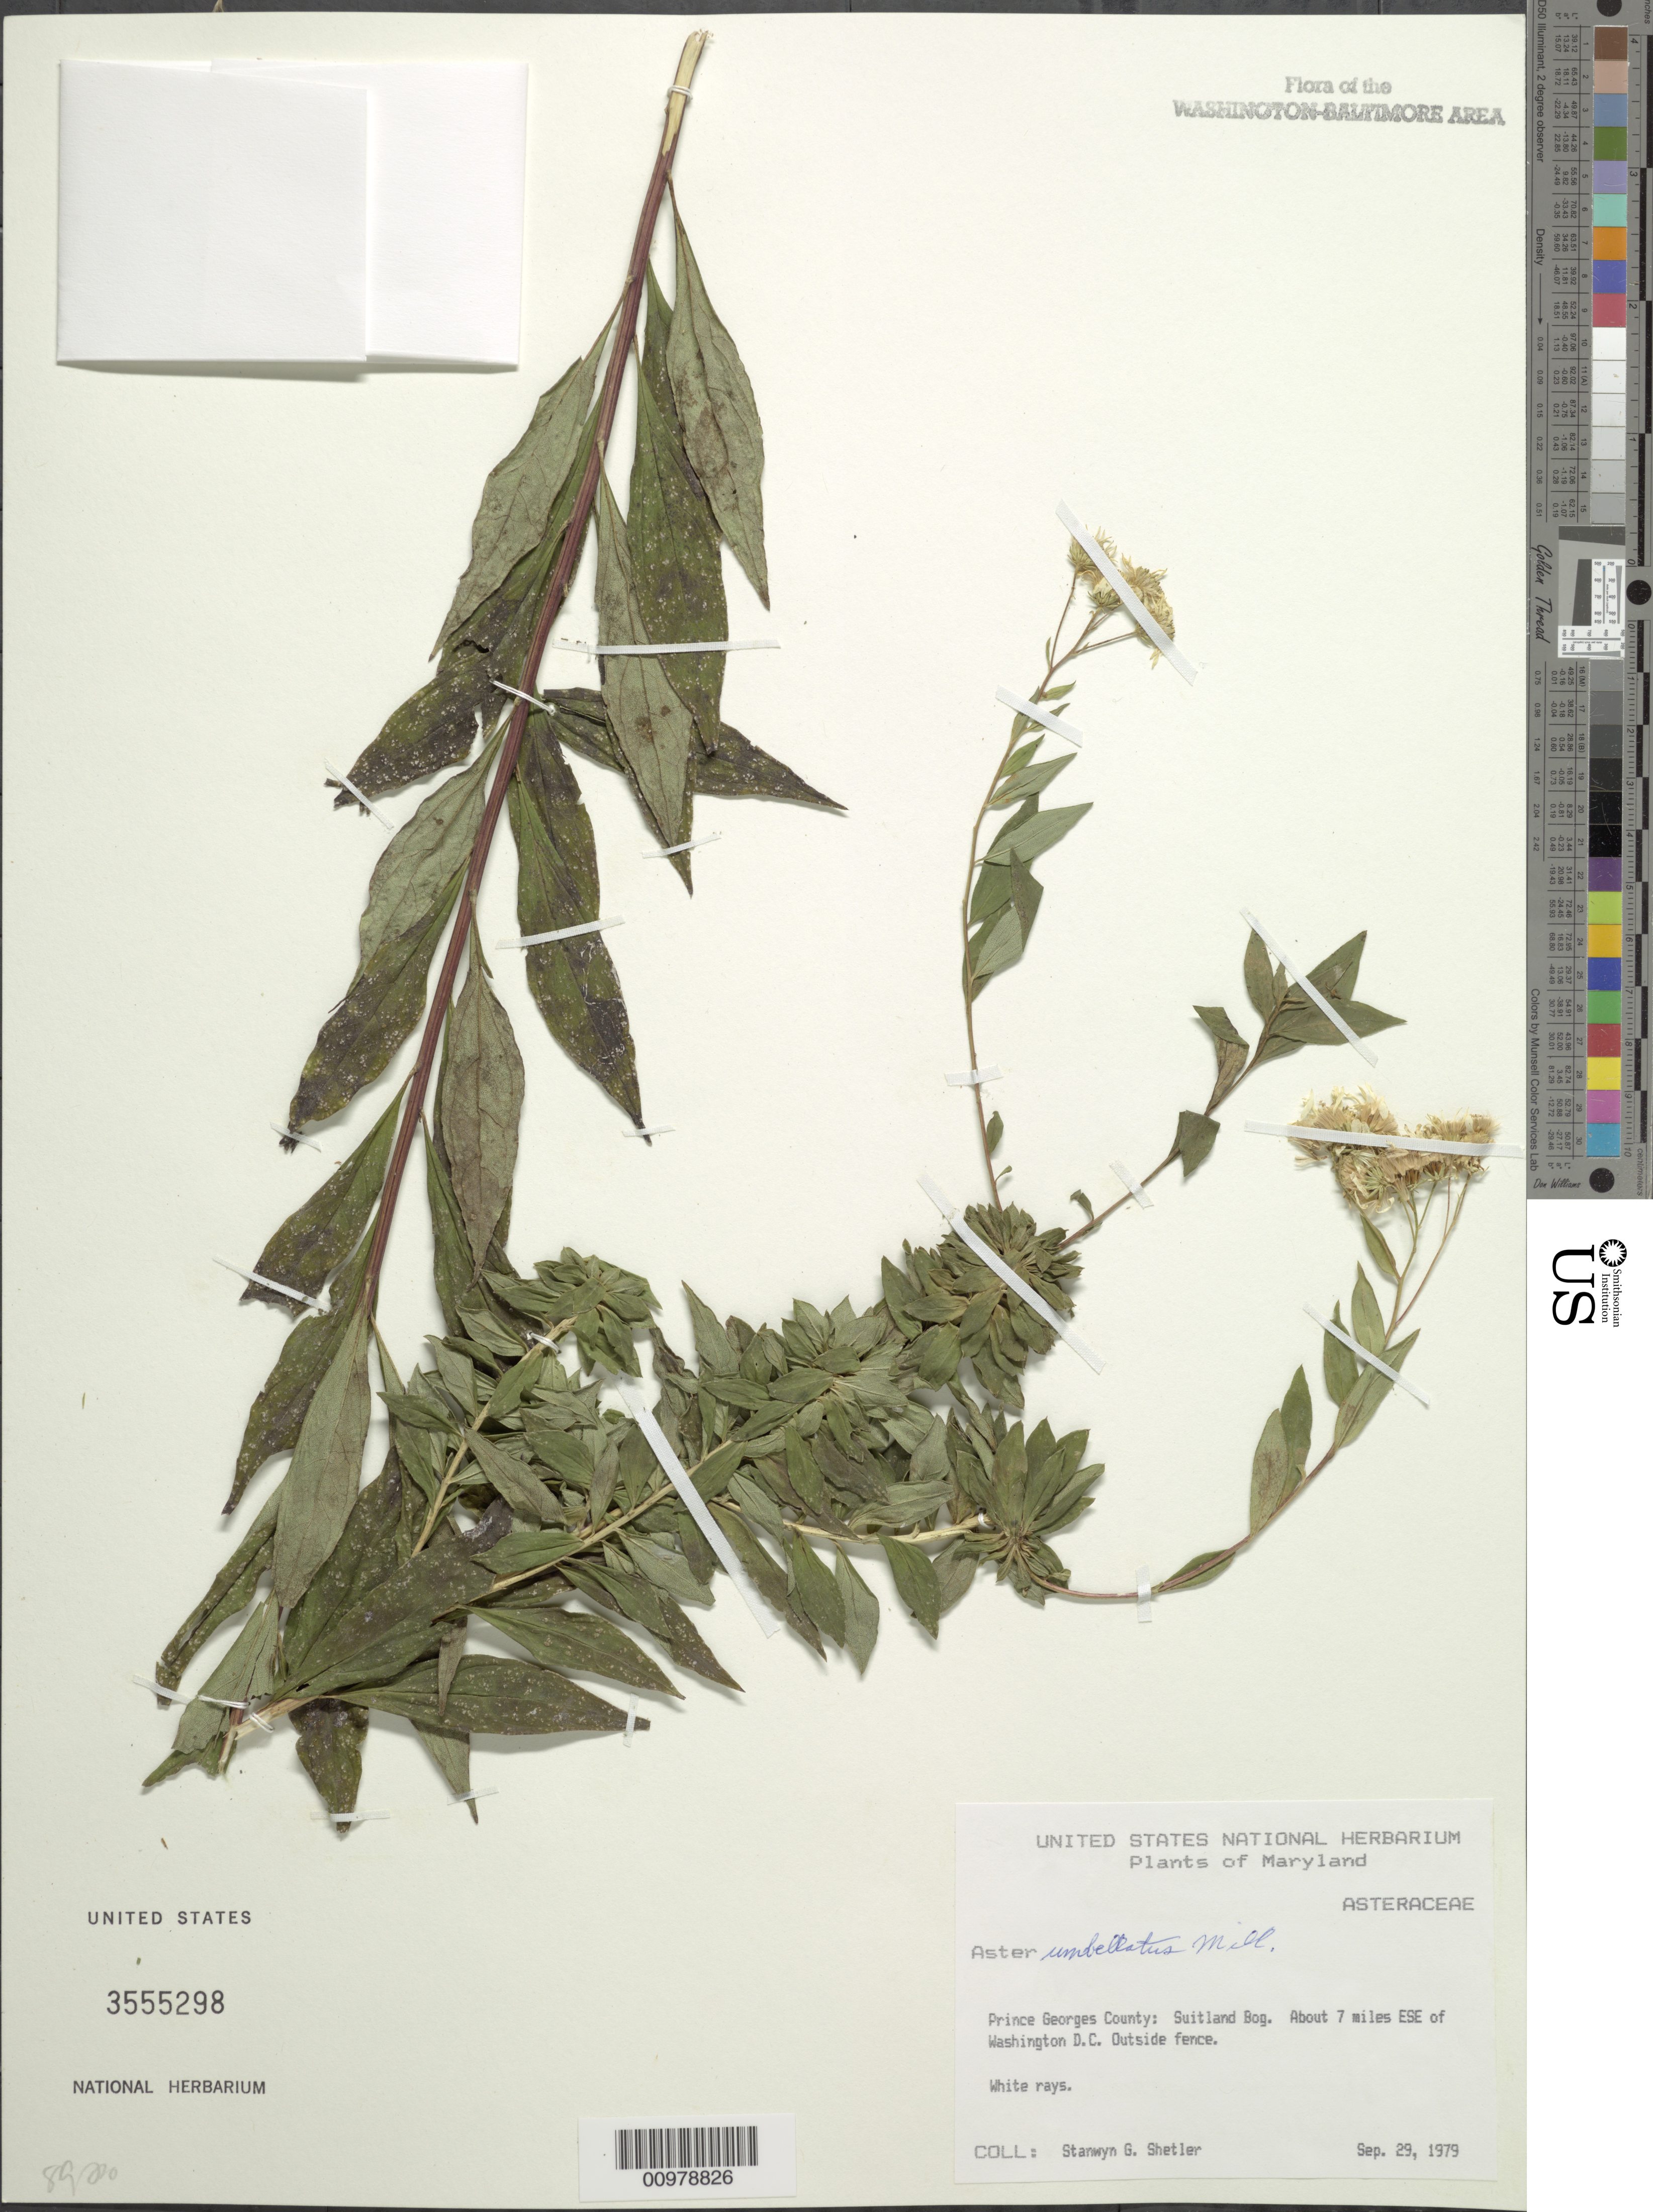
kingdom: Plantae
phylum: Tracheophyta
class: Magnoliopsida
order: Asterales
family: Asteraceae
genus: Doellingeria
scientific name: Doellingeria umbellata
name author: (Mill.) Nees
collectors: S. Shetler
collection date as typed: Sep. 29, 1979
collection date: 1979-09-29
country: United States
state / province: Maryland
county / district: Prince George's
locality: Suitland Bog. About 7 miles ESE of Washington D.C.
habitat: Outside fence.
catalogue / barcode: US 3555298